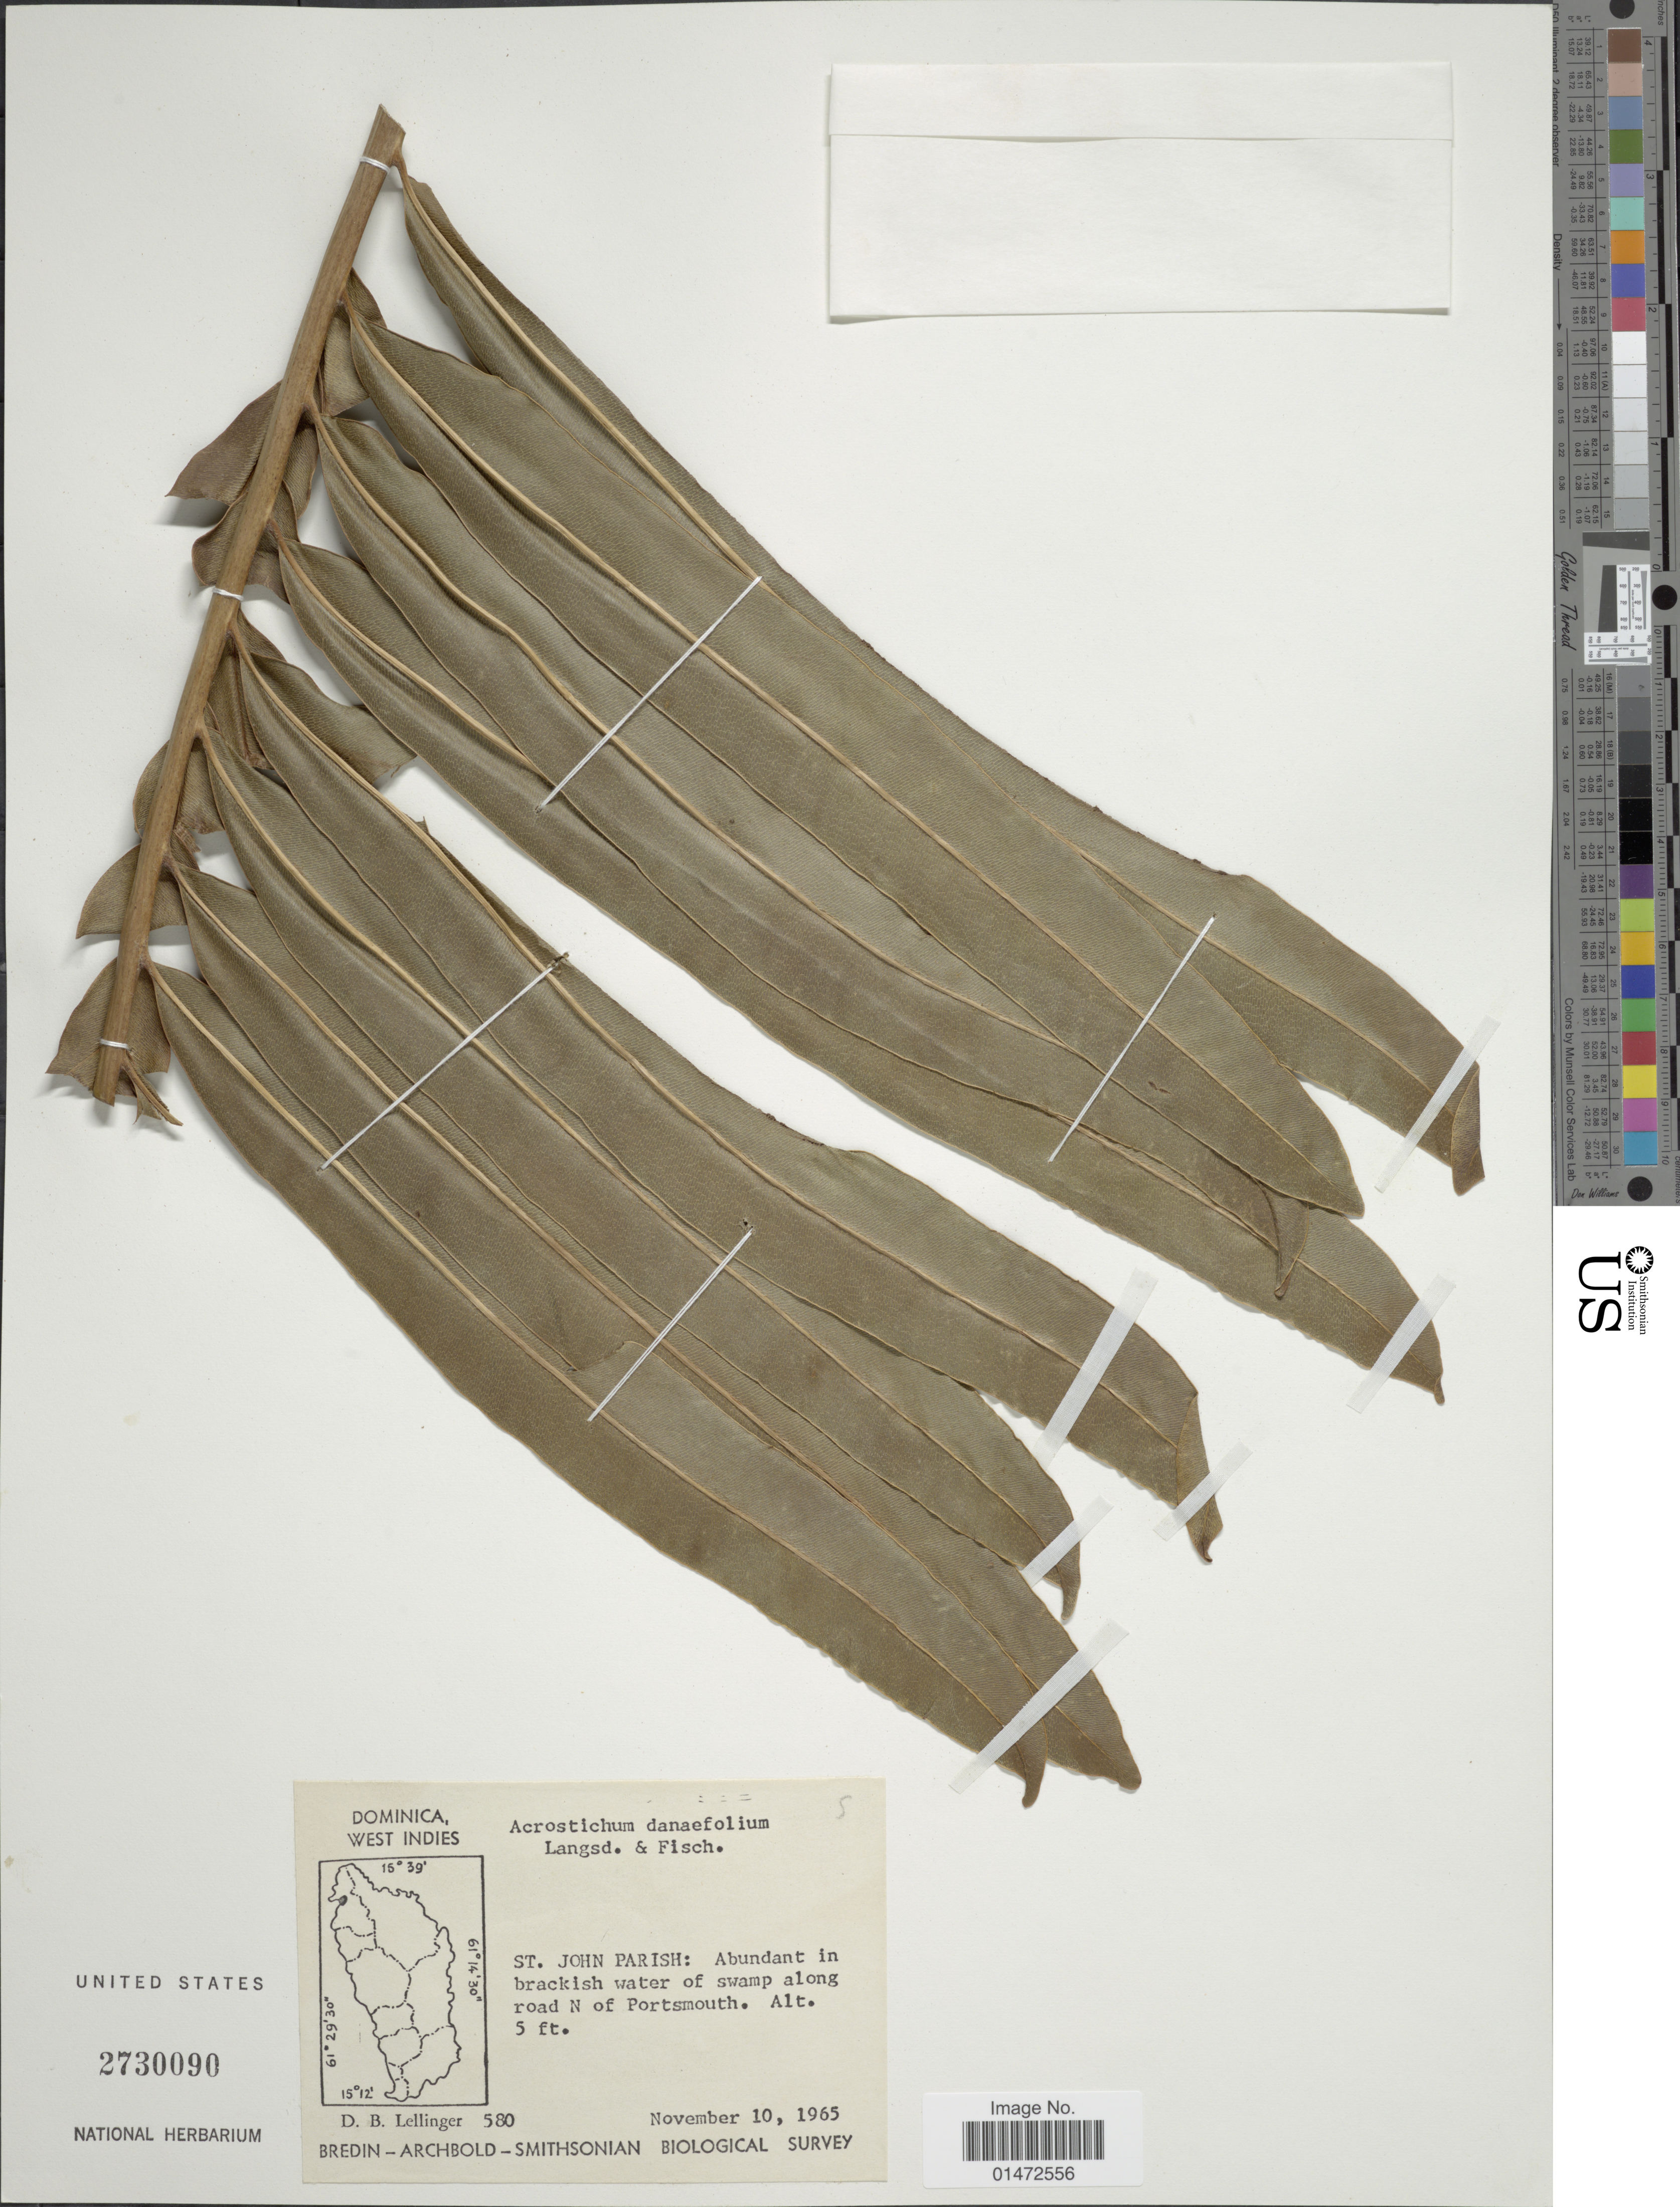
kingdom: Plantae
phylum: Tracheophyta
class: Polypodiopsida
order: Polypodiales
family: Pteridaceae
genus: Acrostichum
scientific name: Acrostichum danaeifolium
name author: Langsd. & Fisch.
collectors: D. B. Lellinger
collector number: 580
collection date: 1965-11-10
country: Dominica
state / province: St. John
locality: West Indies. St. John Parish: Abundant in brackish water of swamp along road N of Portsmouth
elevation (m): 2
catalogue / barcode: US 2730090